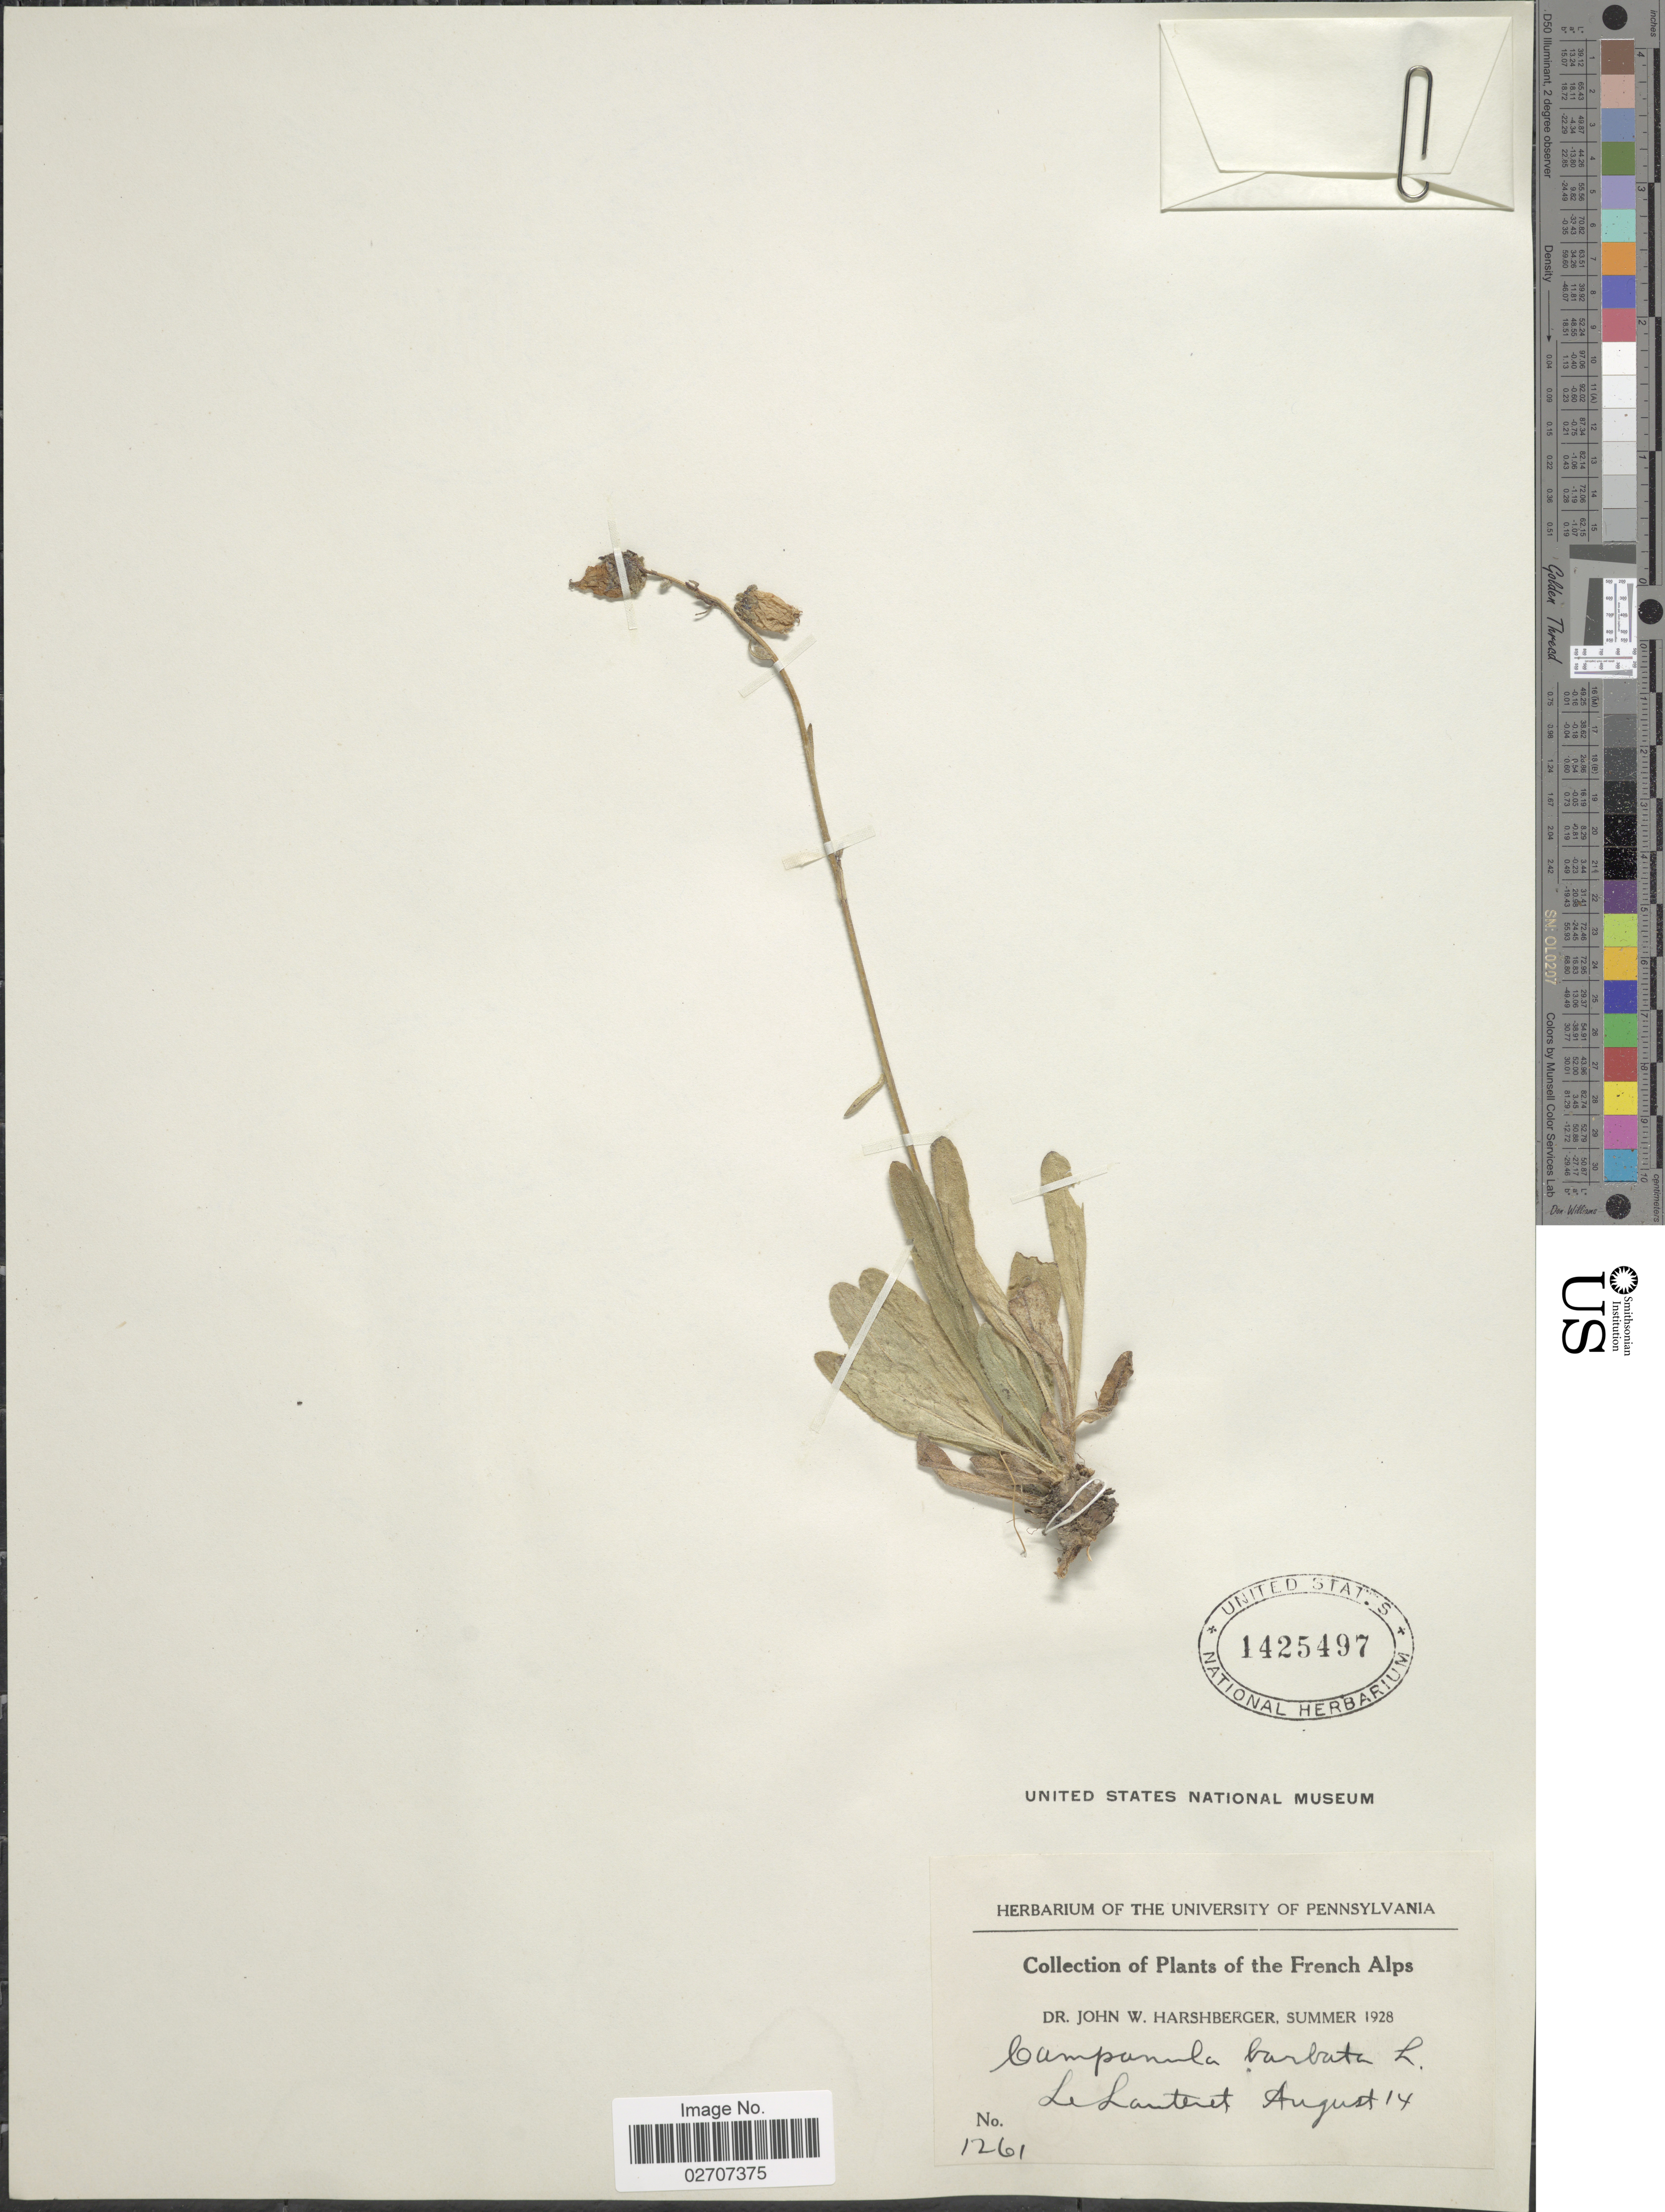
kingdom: Plantae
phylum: Tracheophyta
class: Magnoliopsida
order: Asterales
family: Campanulaceae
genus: Campanula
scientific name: Campanula barbata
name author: L.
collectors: J. W. Harshberger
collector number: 1261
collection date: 1928-08-14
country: France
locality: The French Alps, Le Lautaret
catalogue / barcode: US 1425497